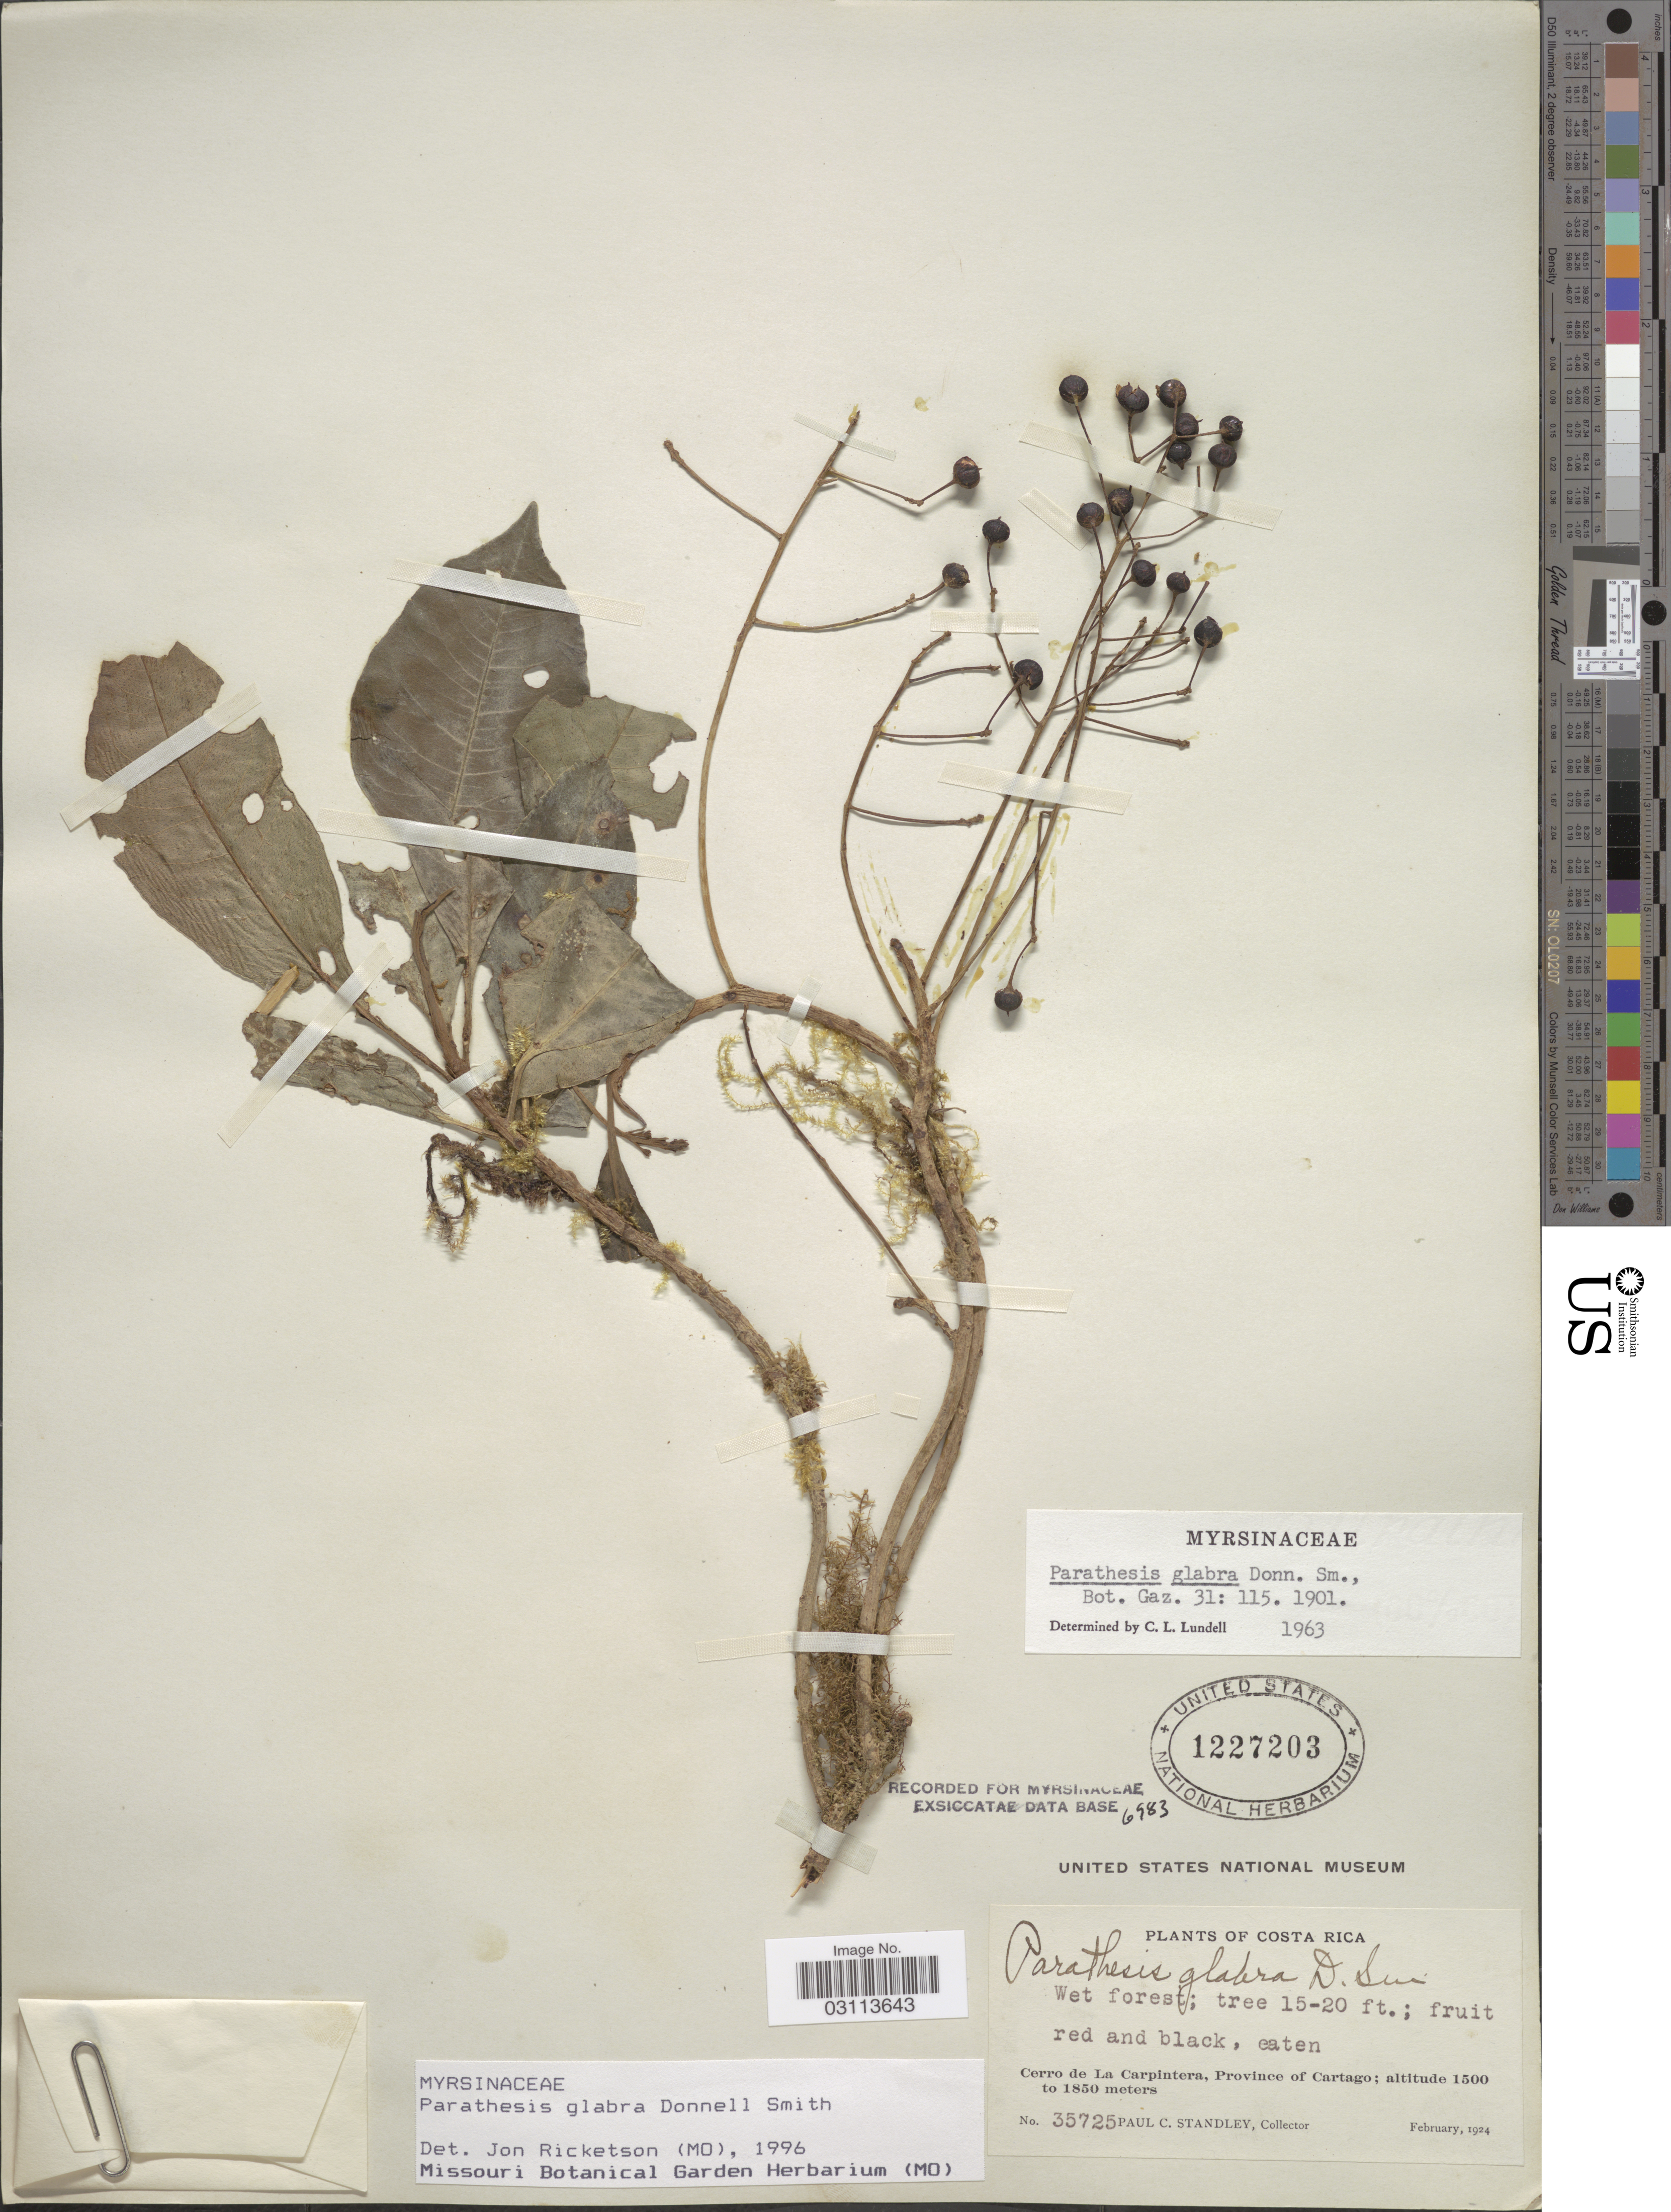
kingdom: Plantae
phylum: Tracheophyta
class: Magnoliopsida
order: Ericales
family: Primulaceae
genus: Parathesis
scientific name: Parathesis glabra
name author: Donn. Sm.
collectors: P. C. Standley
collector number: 35725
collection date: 1924-02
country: Costa Rica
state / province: Cartago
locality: Cerro de La Carpintera.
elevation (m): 1500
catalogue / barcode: US 1227203